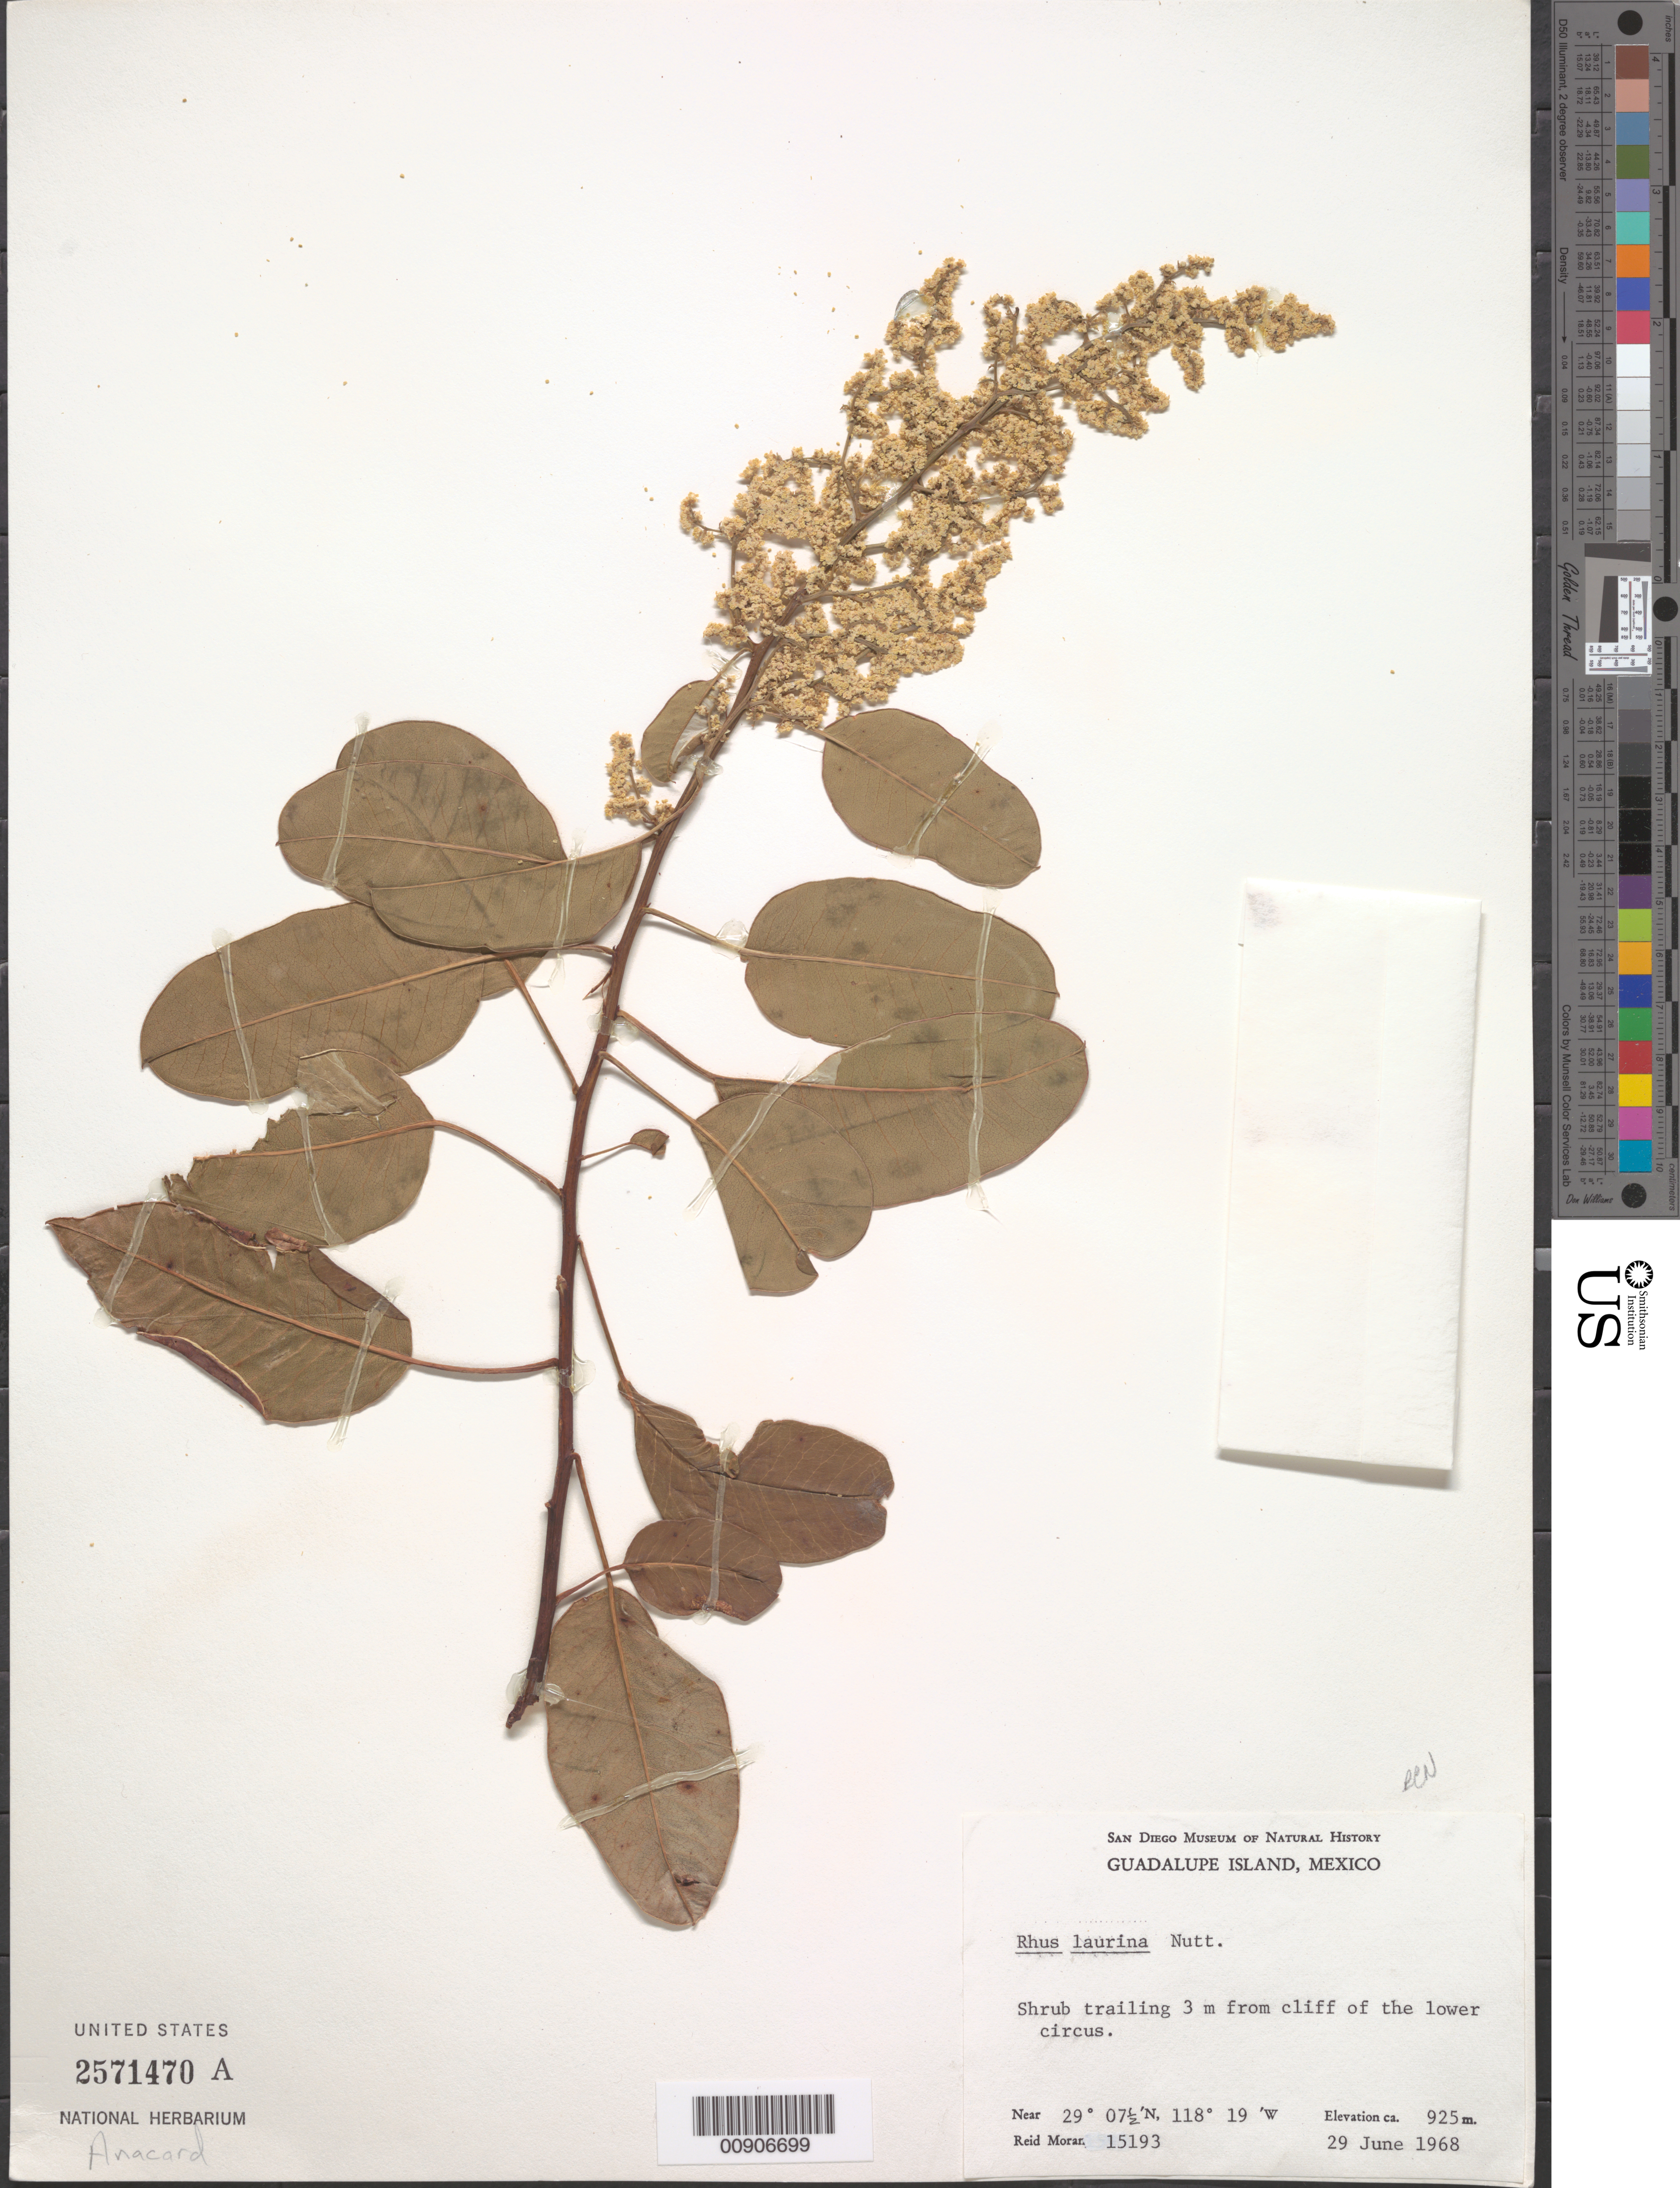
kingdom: Plantae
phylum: Tracheophyta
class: Magnoliopsida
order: Sapindales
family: Anacardiaceae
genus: Malosma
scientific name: Malosma laurina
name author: (Nutt.) Nutt. ex Abrams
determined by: Mitchell, John D.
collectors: R. V. Moran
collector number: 15193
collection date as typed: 29 Jun 1968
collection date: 1968-06-29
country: Mexico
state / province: Baja California Norte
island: Guadalupe I.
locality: Guadalupe Island. 3 m. from cliff of the lower circus.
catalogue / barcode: US 2571470A